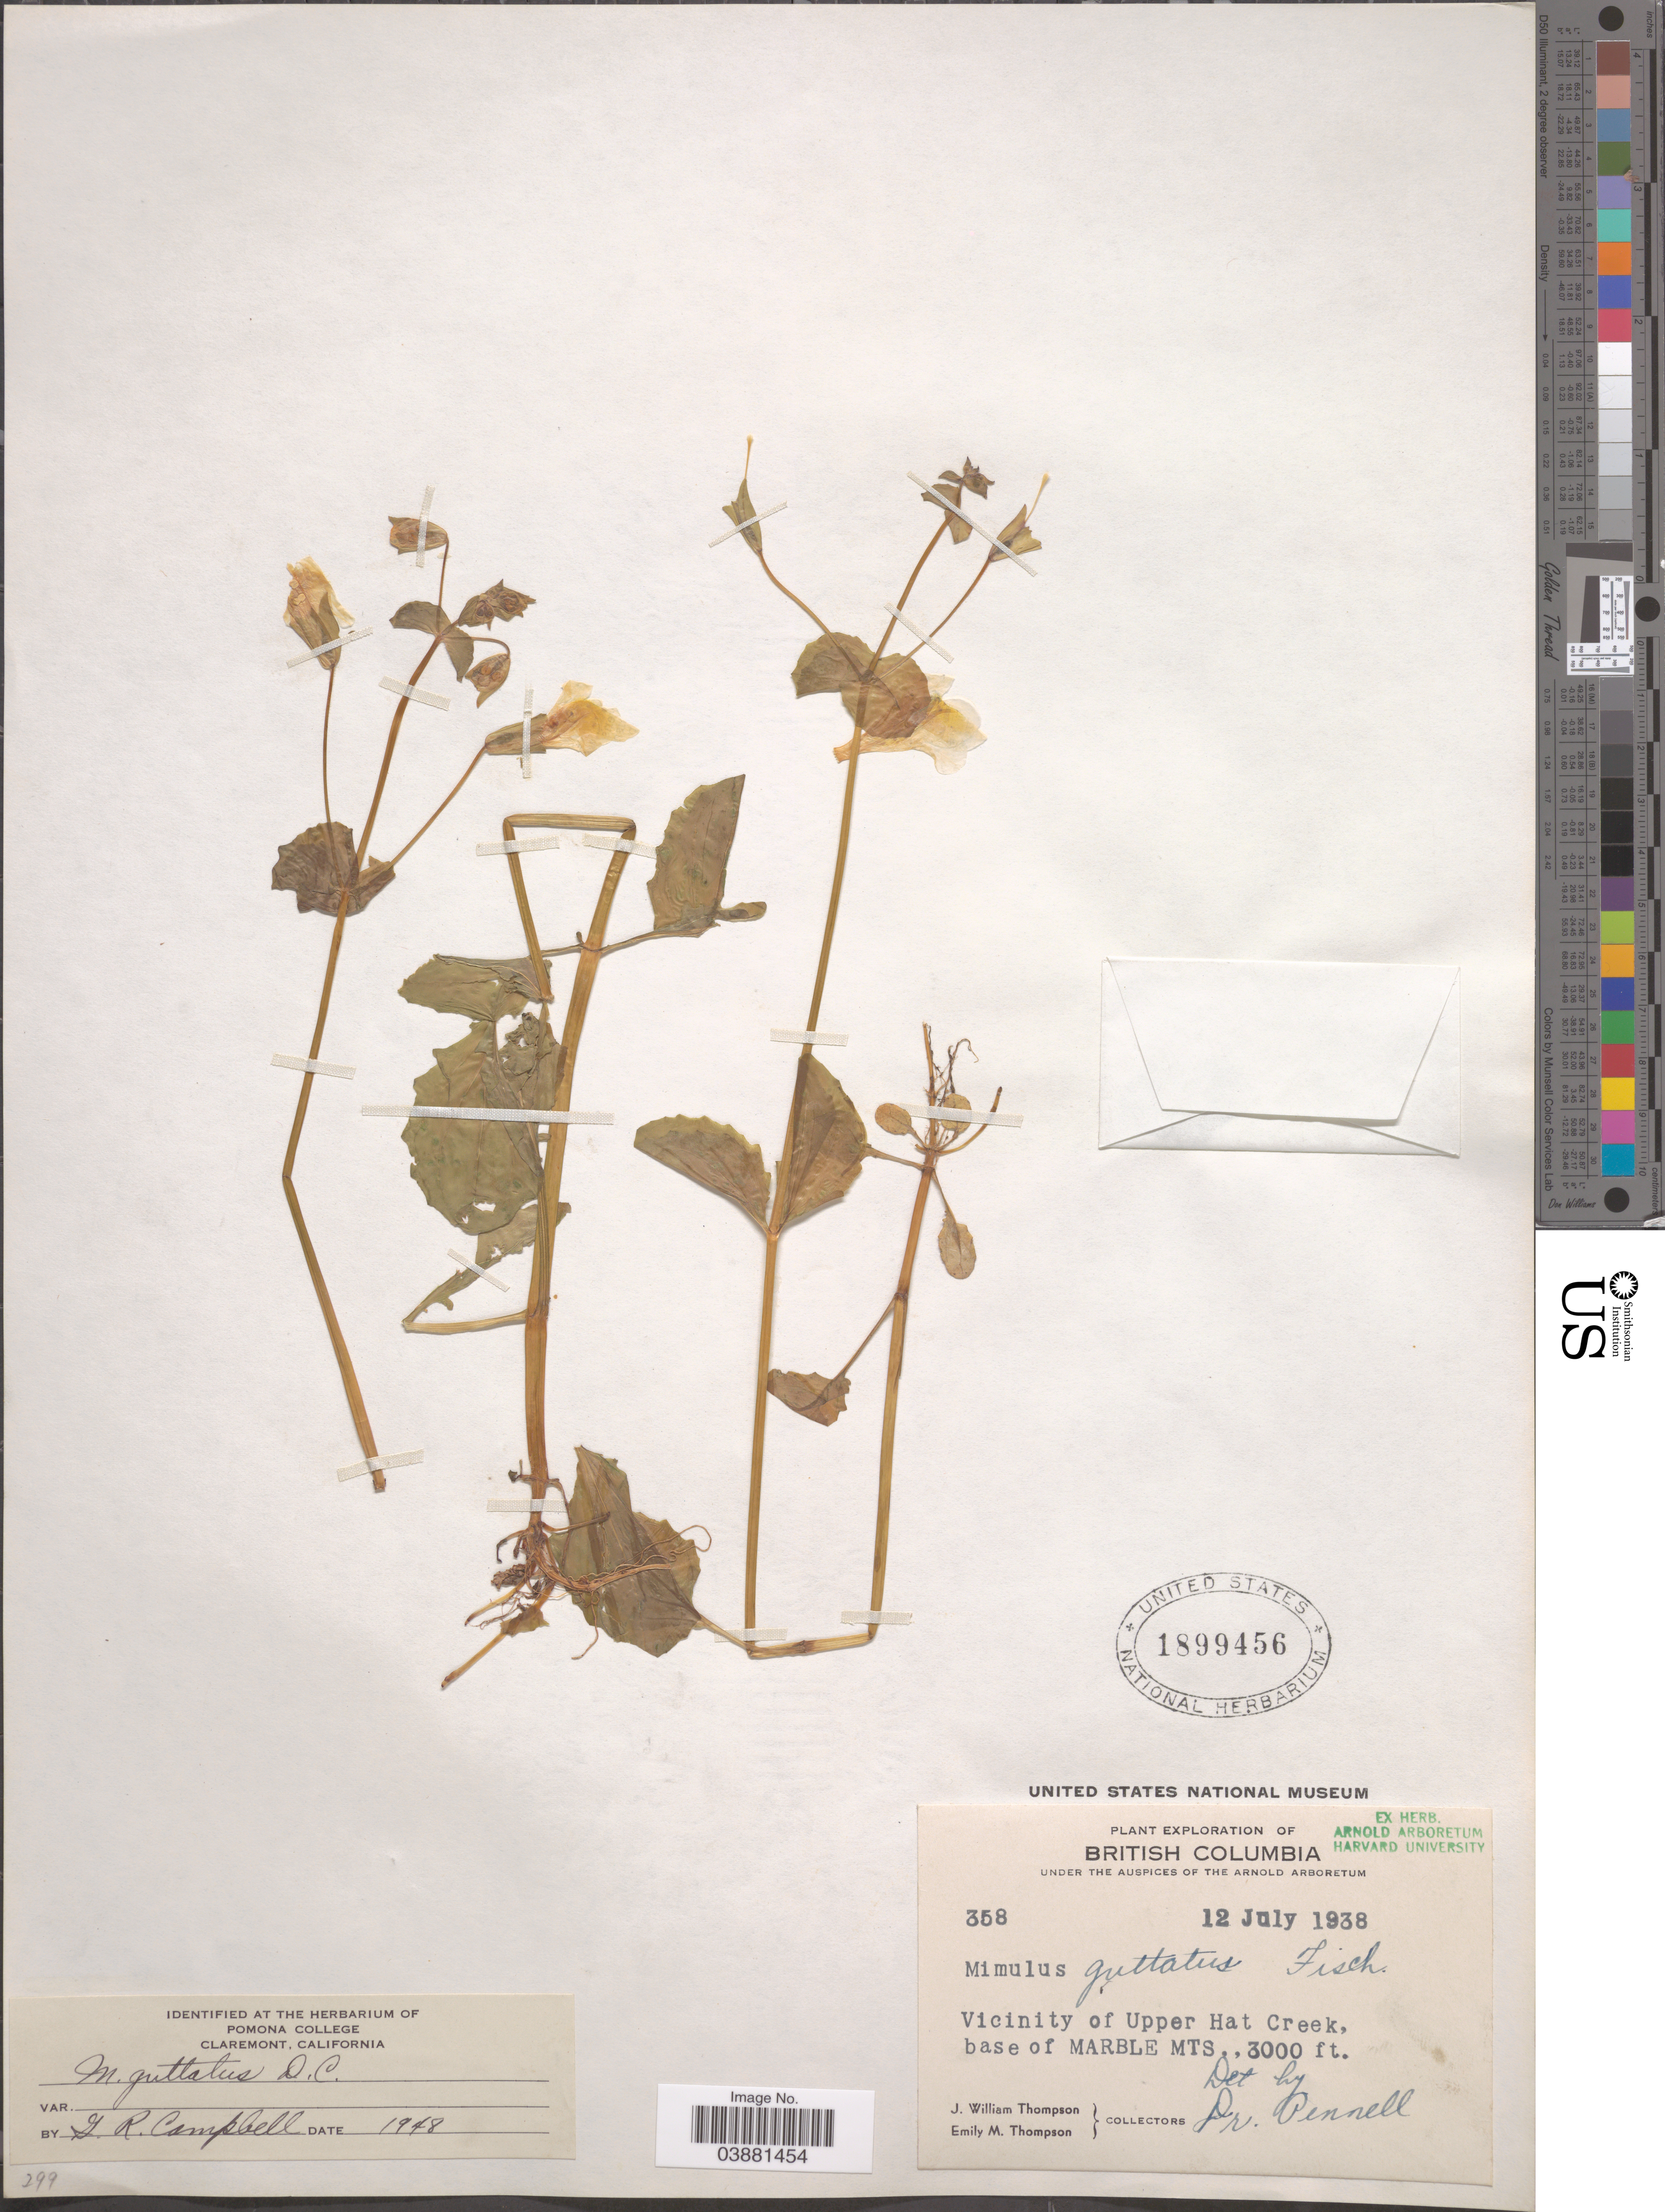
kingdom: Plantae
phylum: Tracheophyta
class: Magnoliopsida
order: Lamiales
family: Phrymaceae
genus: Mimulus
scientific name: Mimulus guttatus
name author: DC.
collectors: J. W. Thompson & E. M. Thompson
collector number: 358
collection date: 1938-07-12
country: Canada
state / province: British Columbia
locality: Vicinity of Upper Hat Creek, base of Marble Mts.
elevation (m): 914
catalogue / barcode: US 1899456